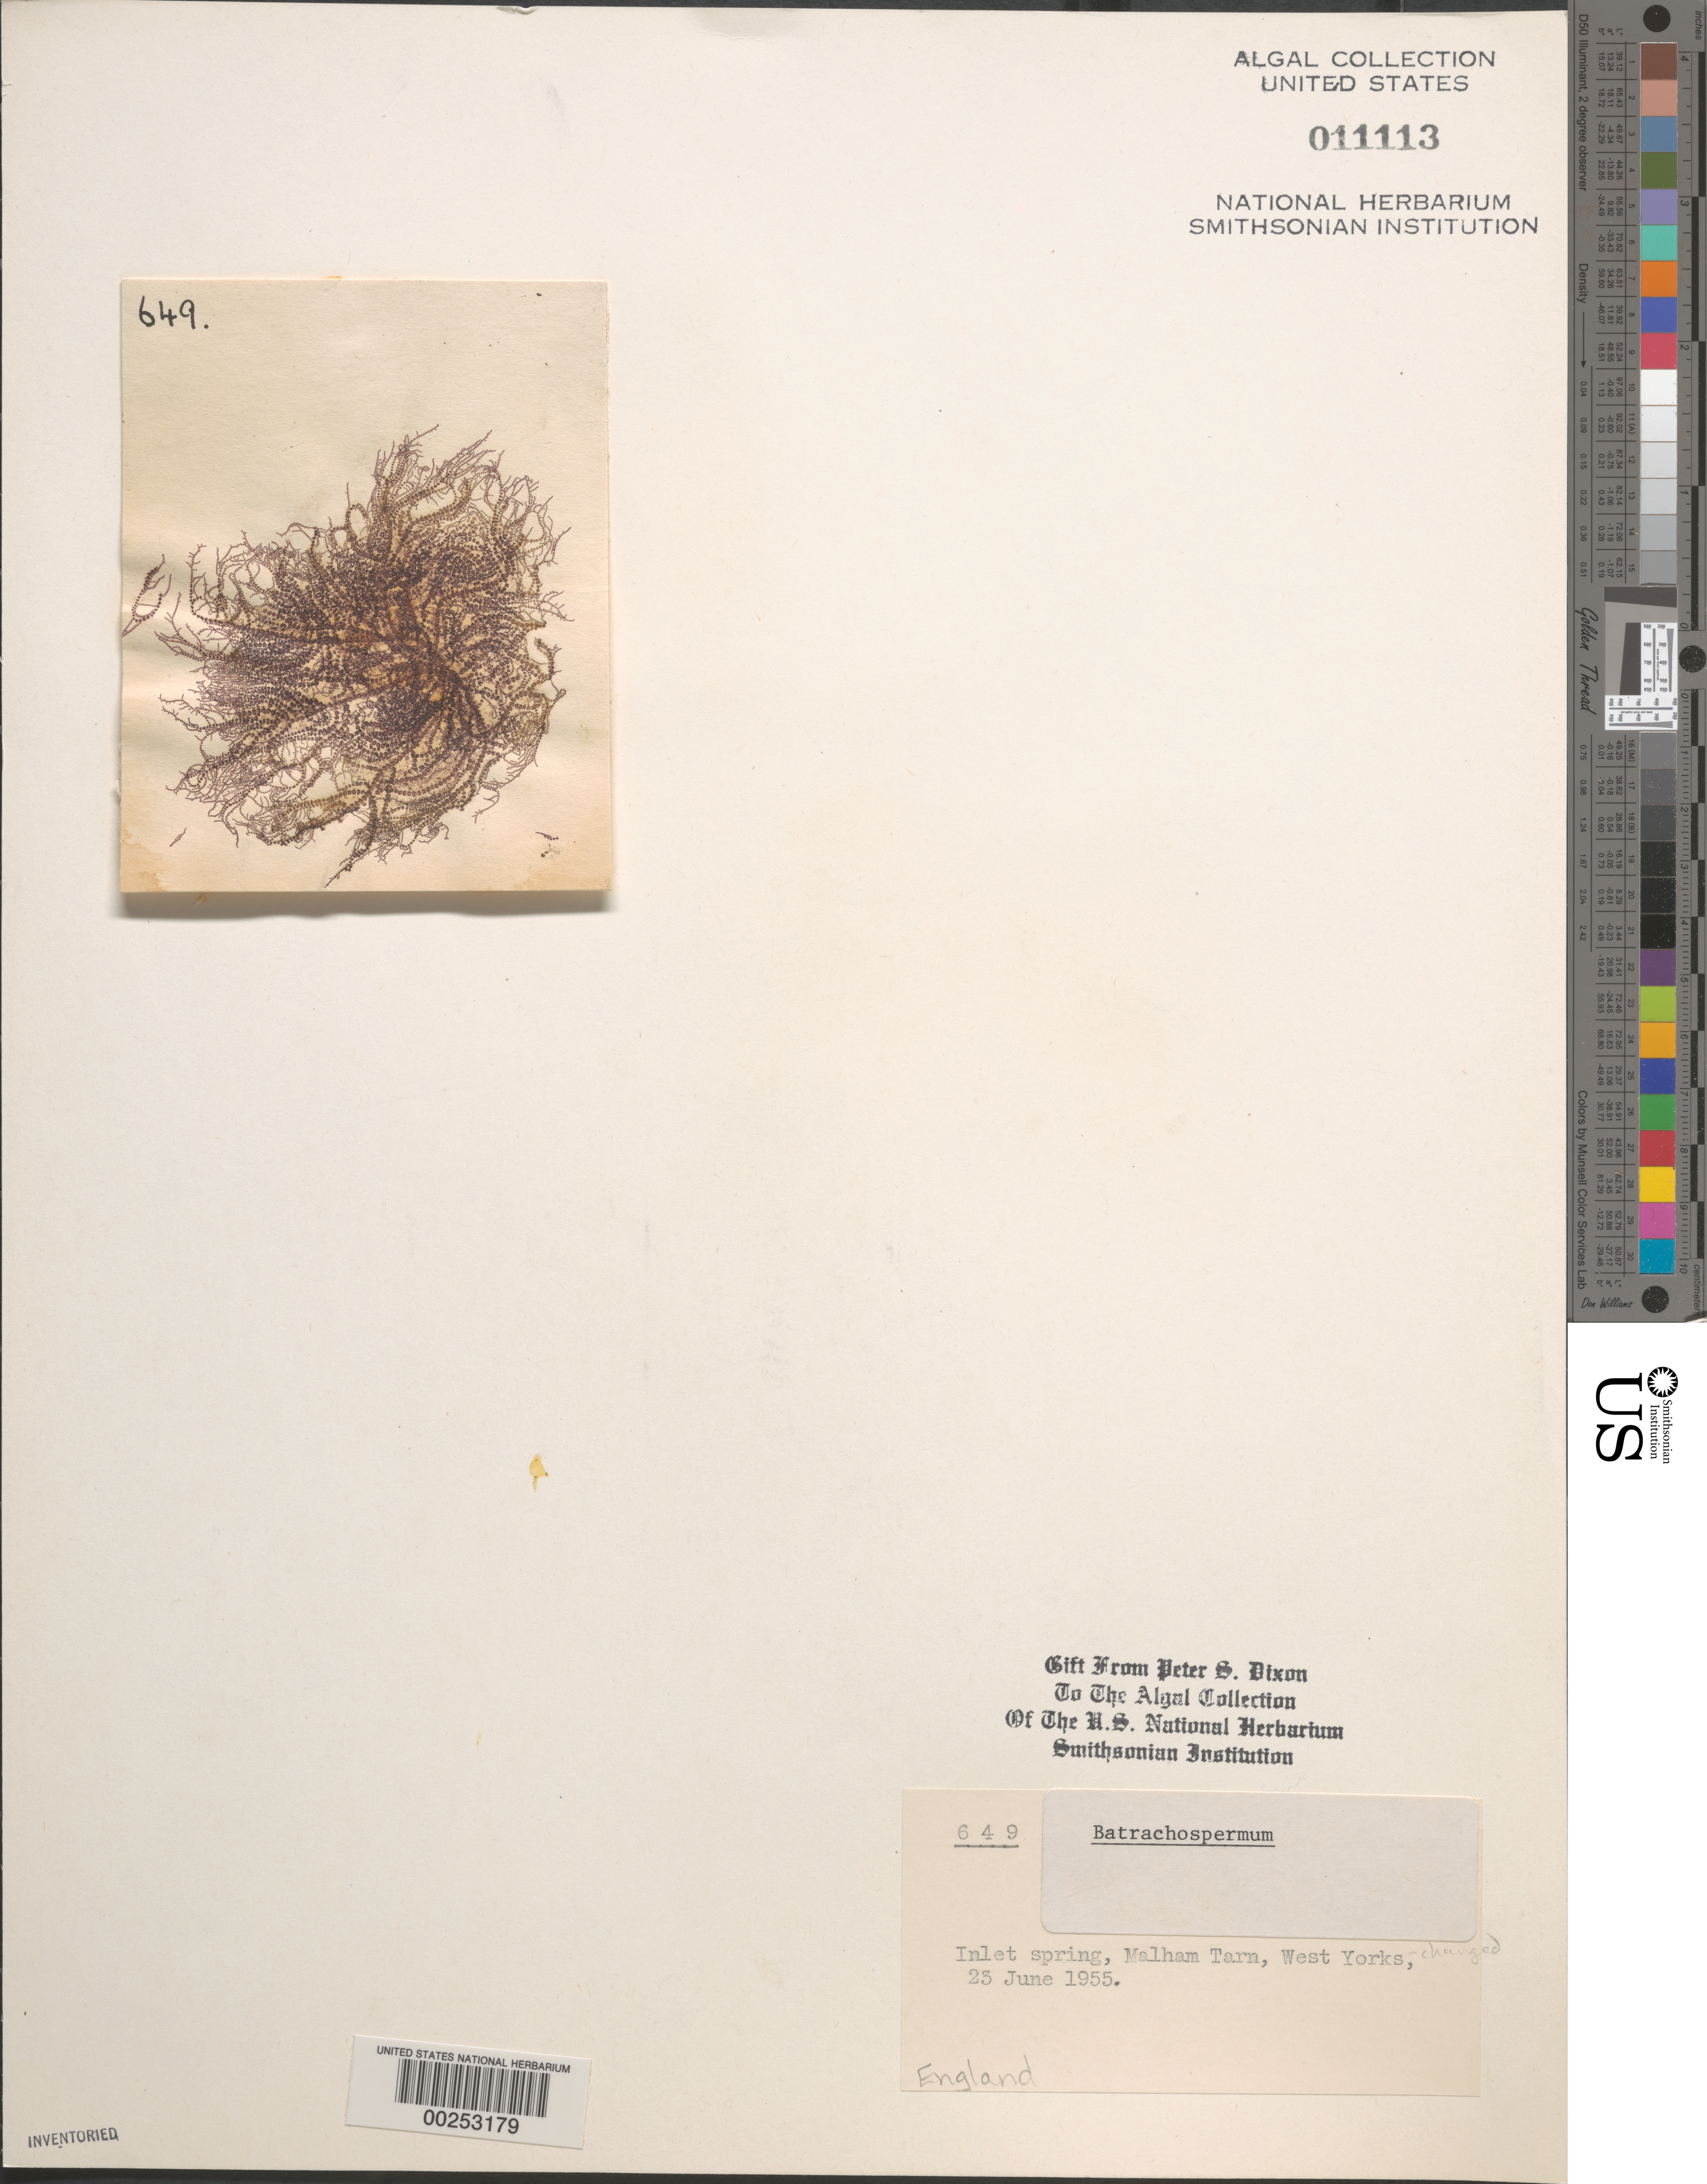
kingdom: Plantae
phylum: Rhodophyta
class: Florideophyceae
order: Batrachospermales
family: Batrachospermaceae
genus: Batrachospermum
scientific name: Batrachospermum sp.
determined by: Dixon, P. S.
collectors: P. S. Dixon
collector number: PSD 649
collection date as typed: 23 Jun 1955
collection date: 1955-06-23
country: United Kingdom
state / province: England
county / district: North Yorkshire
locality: Malham Tarn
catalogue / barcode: US 11113